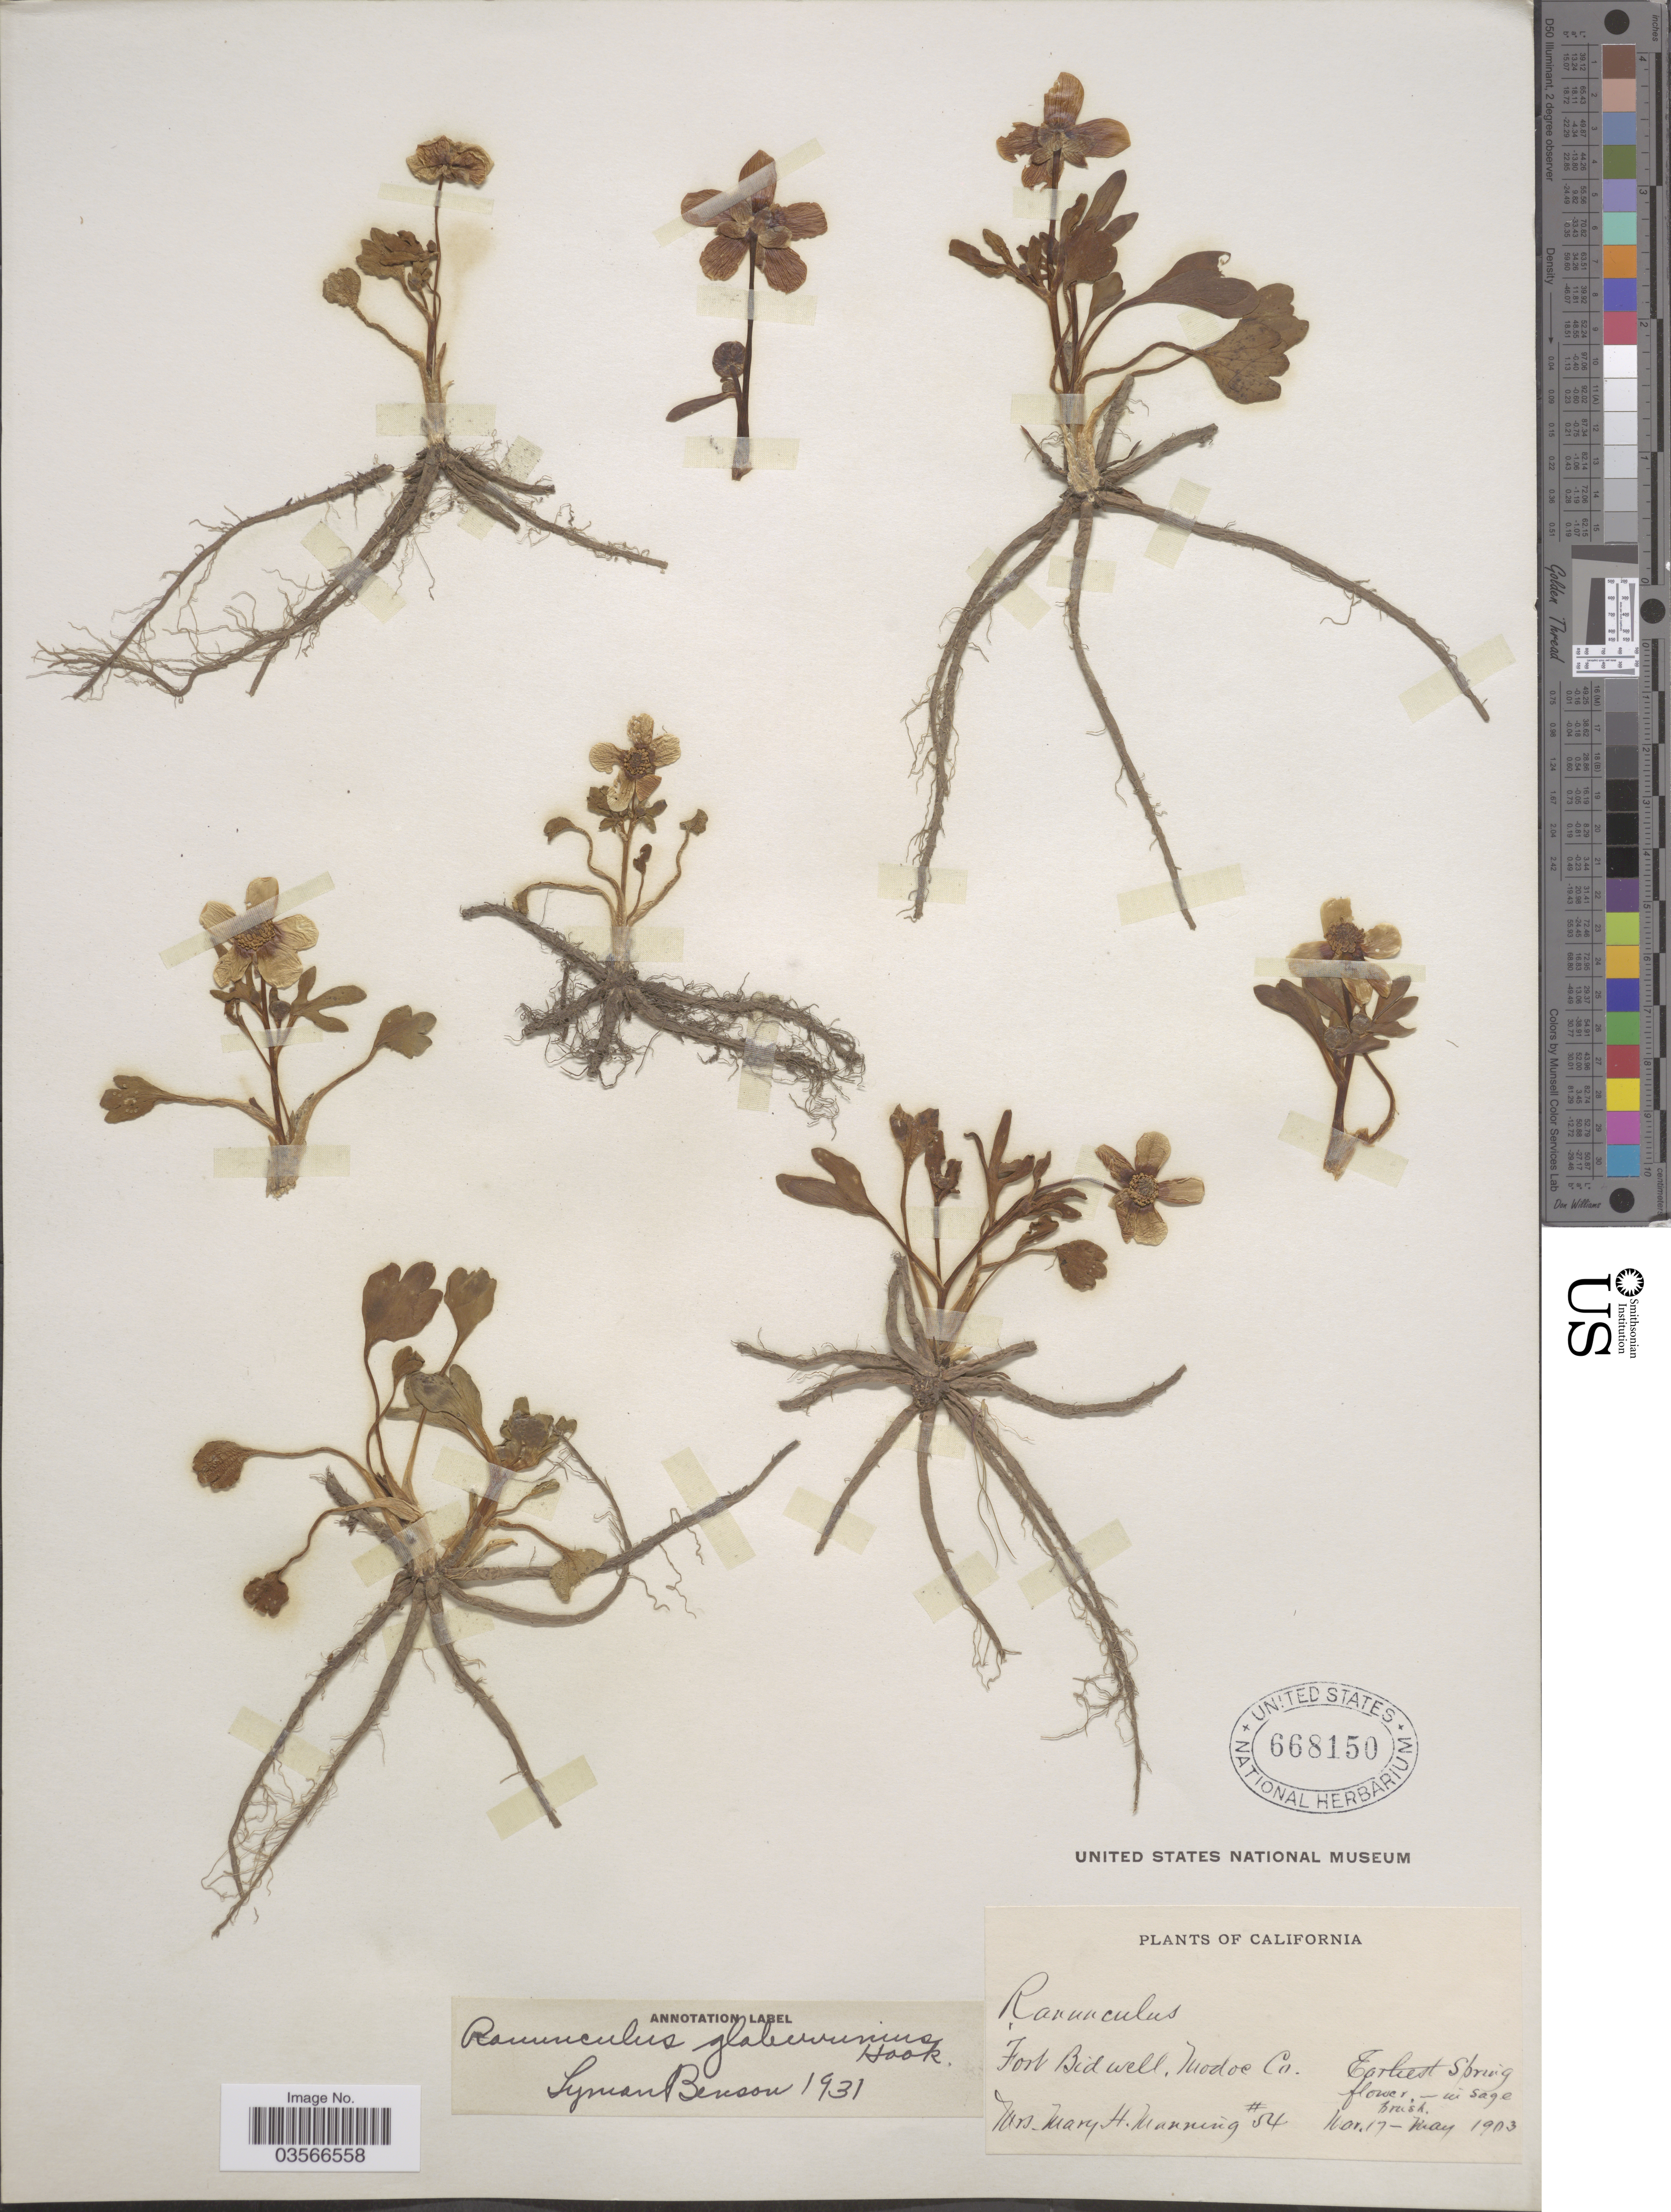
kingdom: Plantae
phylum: Tracheophyta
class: Magnoliopsida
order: Ranunculales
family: Ranunculaceae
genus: Ranunculus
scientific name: Ranunculus glaberrimus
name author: Hook.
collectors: M. Manning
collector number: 54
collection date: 1903-03-17/1903-05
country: United States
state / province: California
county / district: Modoc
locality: Fort Bidwell, Modoc Co. Earliest Spring. [unsure placement]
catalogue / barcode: US 668150